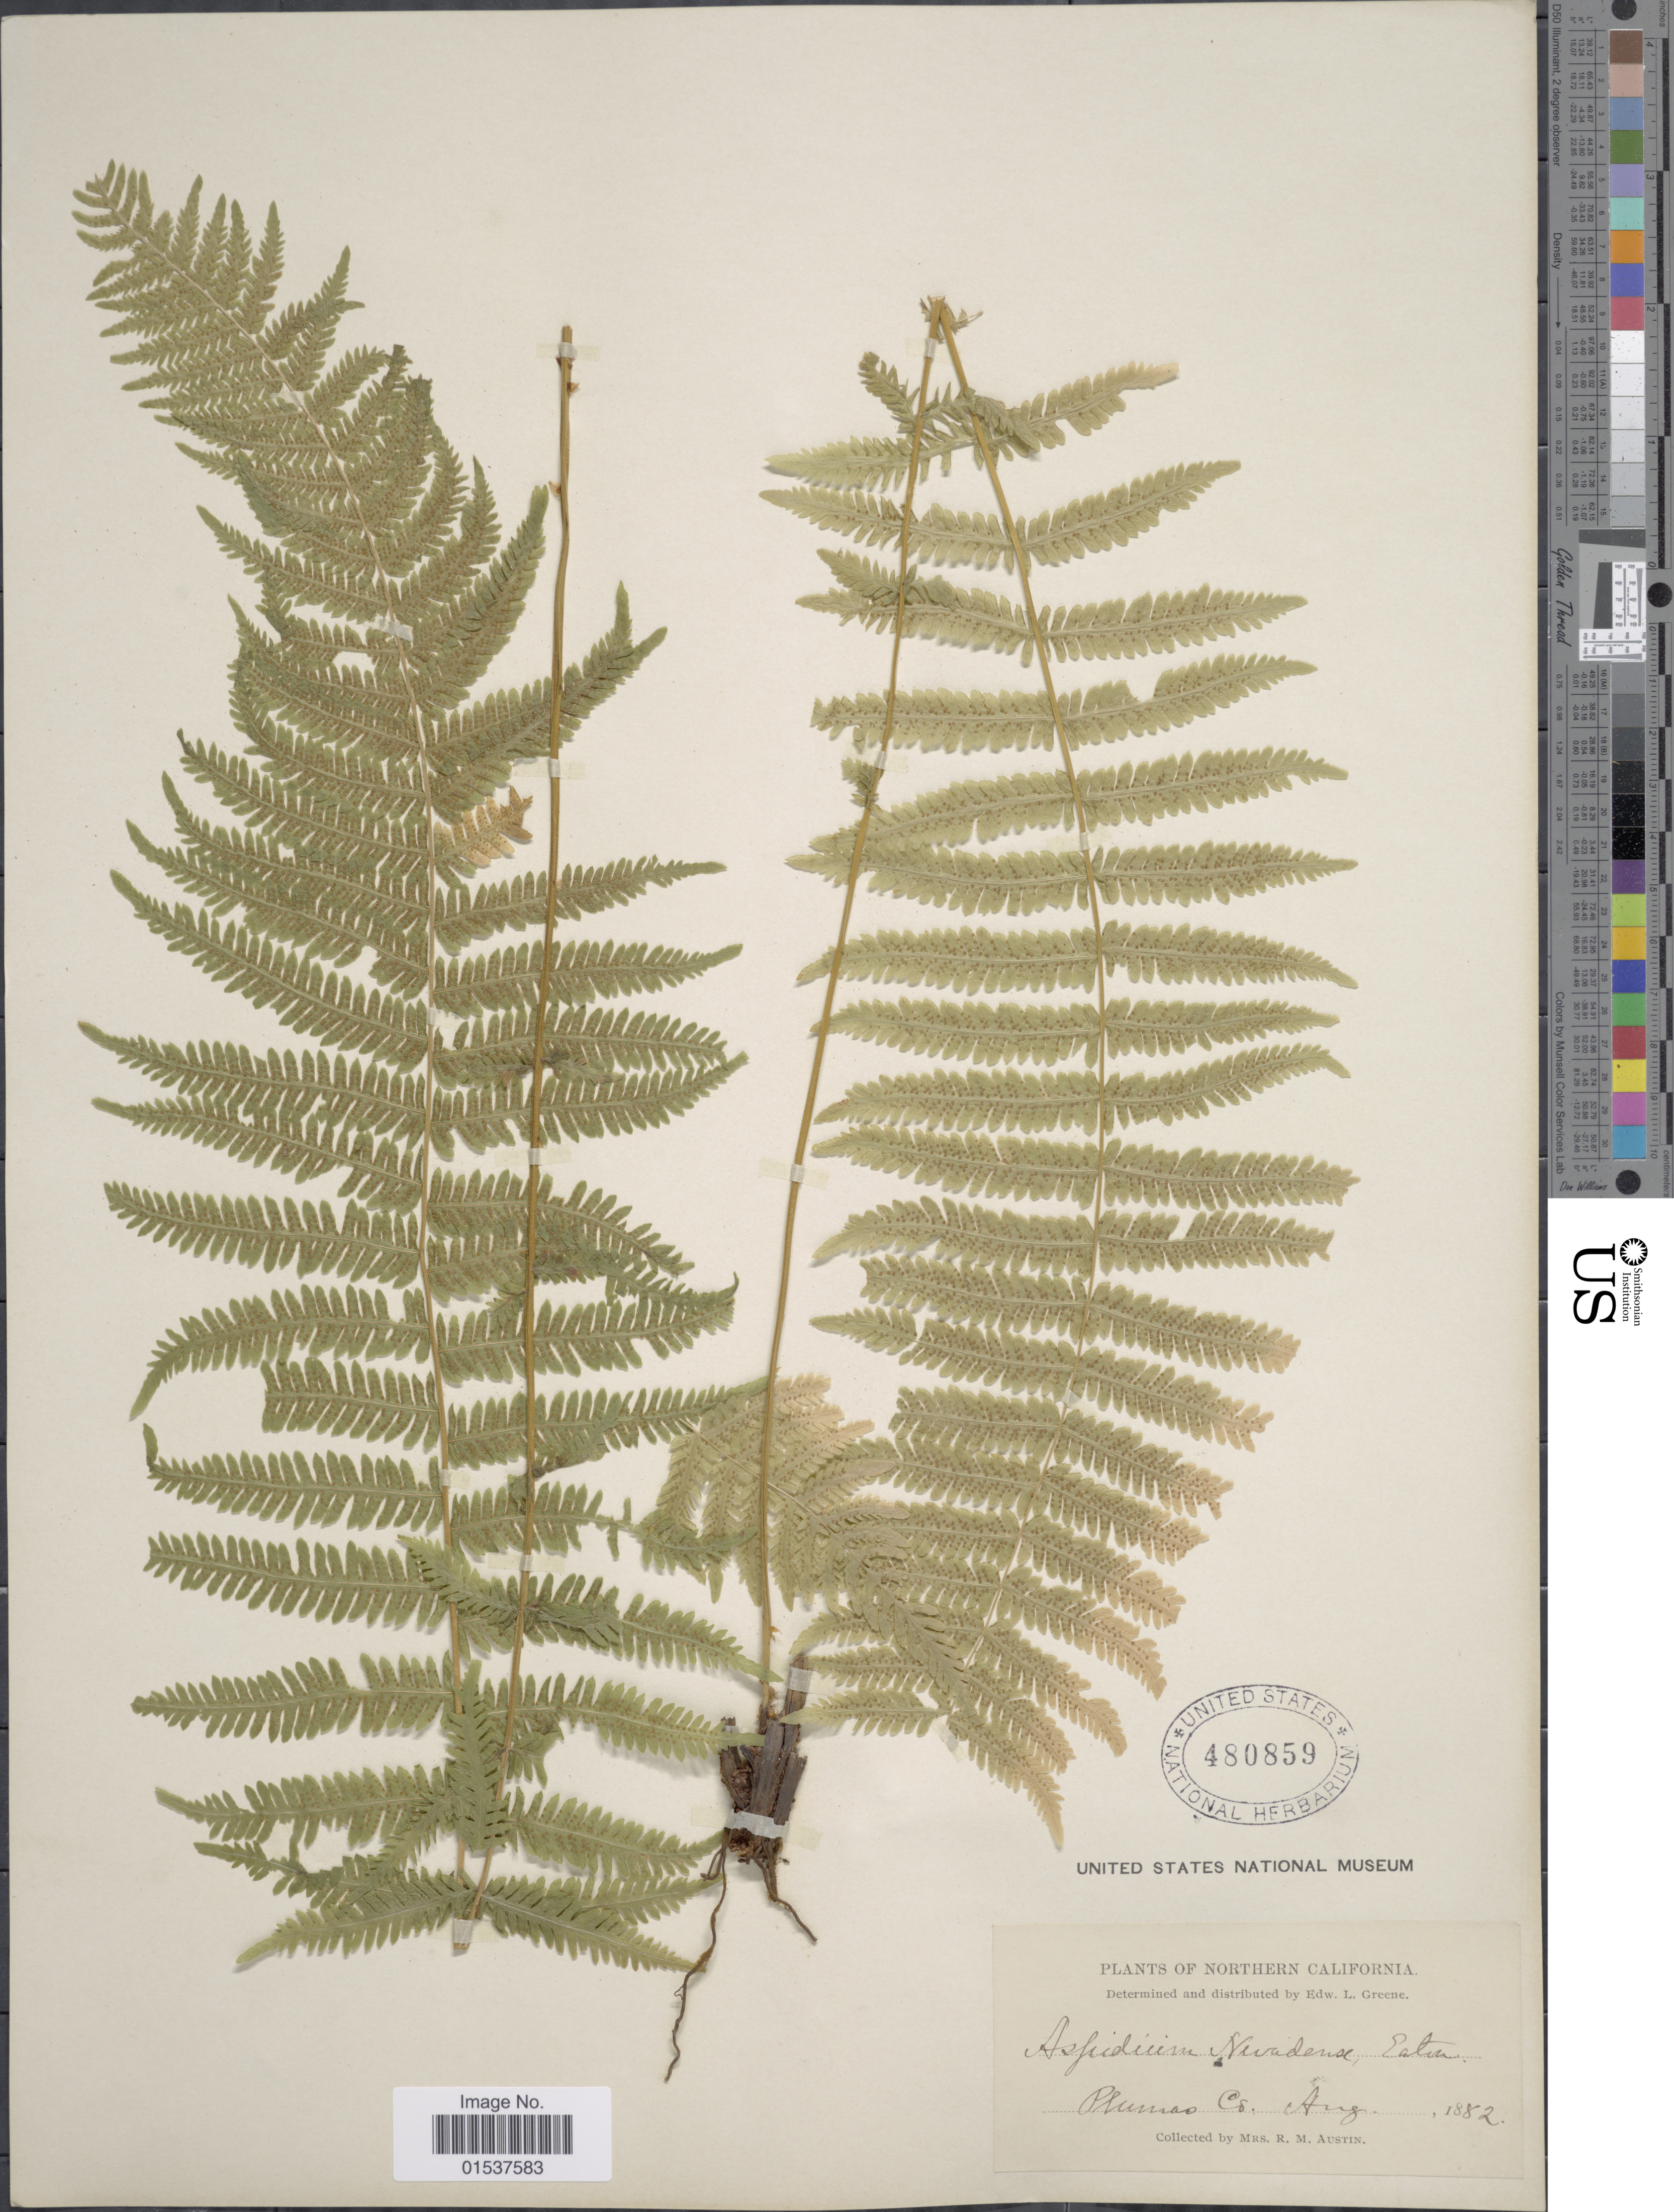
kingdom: Plantae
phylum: Tracheophyta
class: Polypodiopsida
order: Polypodiales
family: Thelypteridaceae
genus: Parathelypteris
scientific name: Parathelypteris nevadensis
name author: (Baker) Holttum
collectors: R. Austin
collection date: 1882-08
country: United States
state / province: California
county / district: Plumas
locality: Northern California. Plumas Co.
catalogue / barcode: US 480859